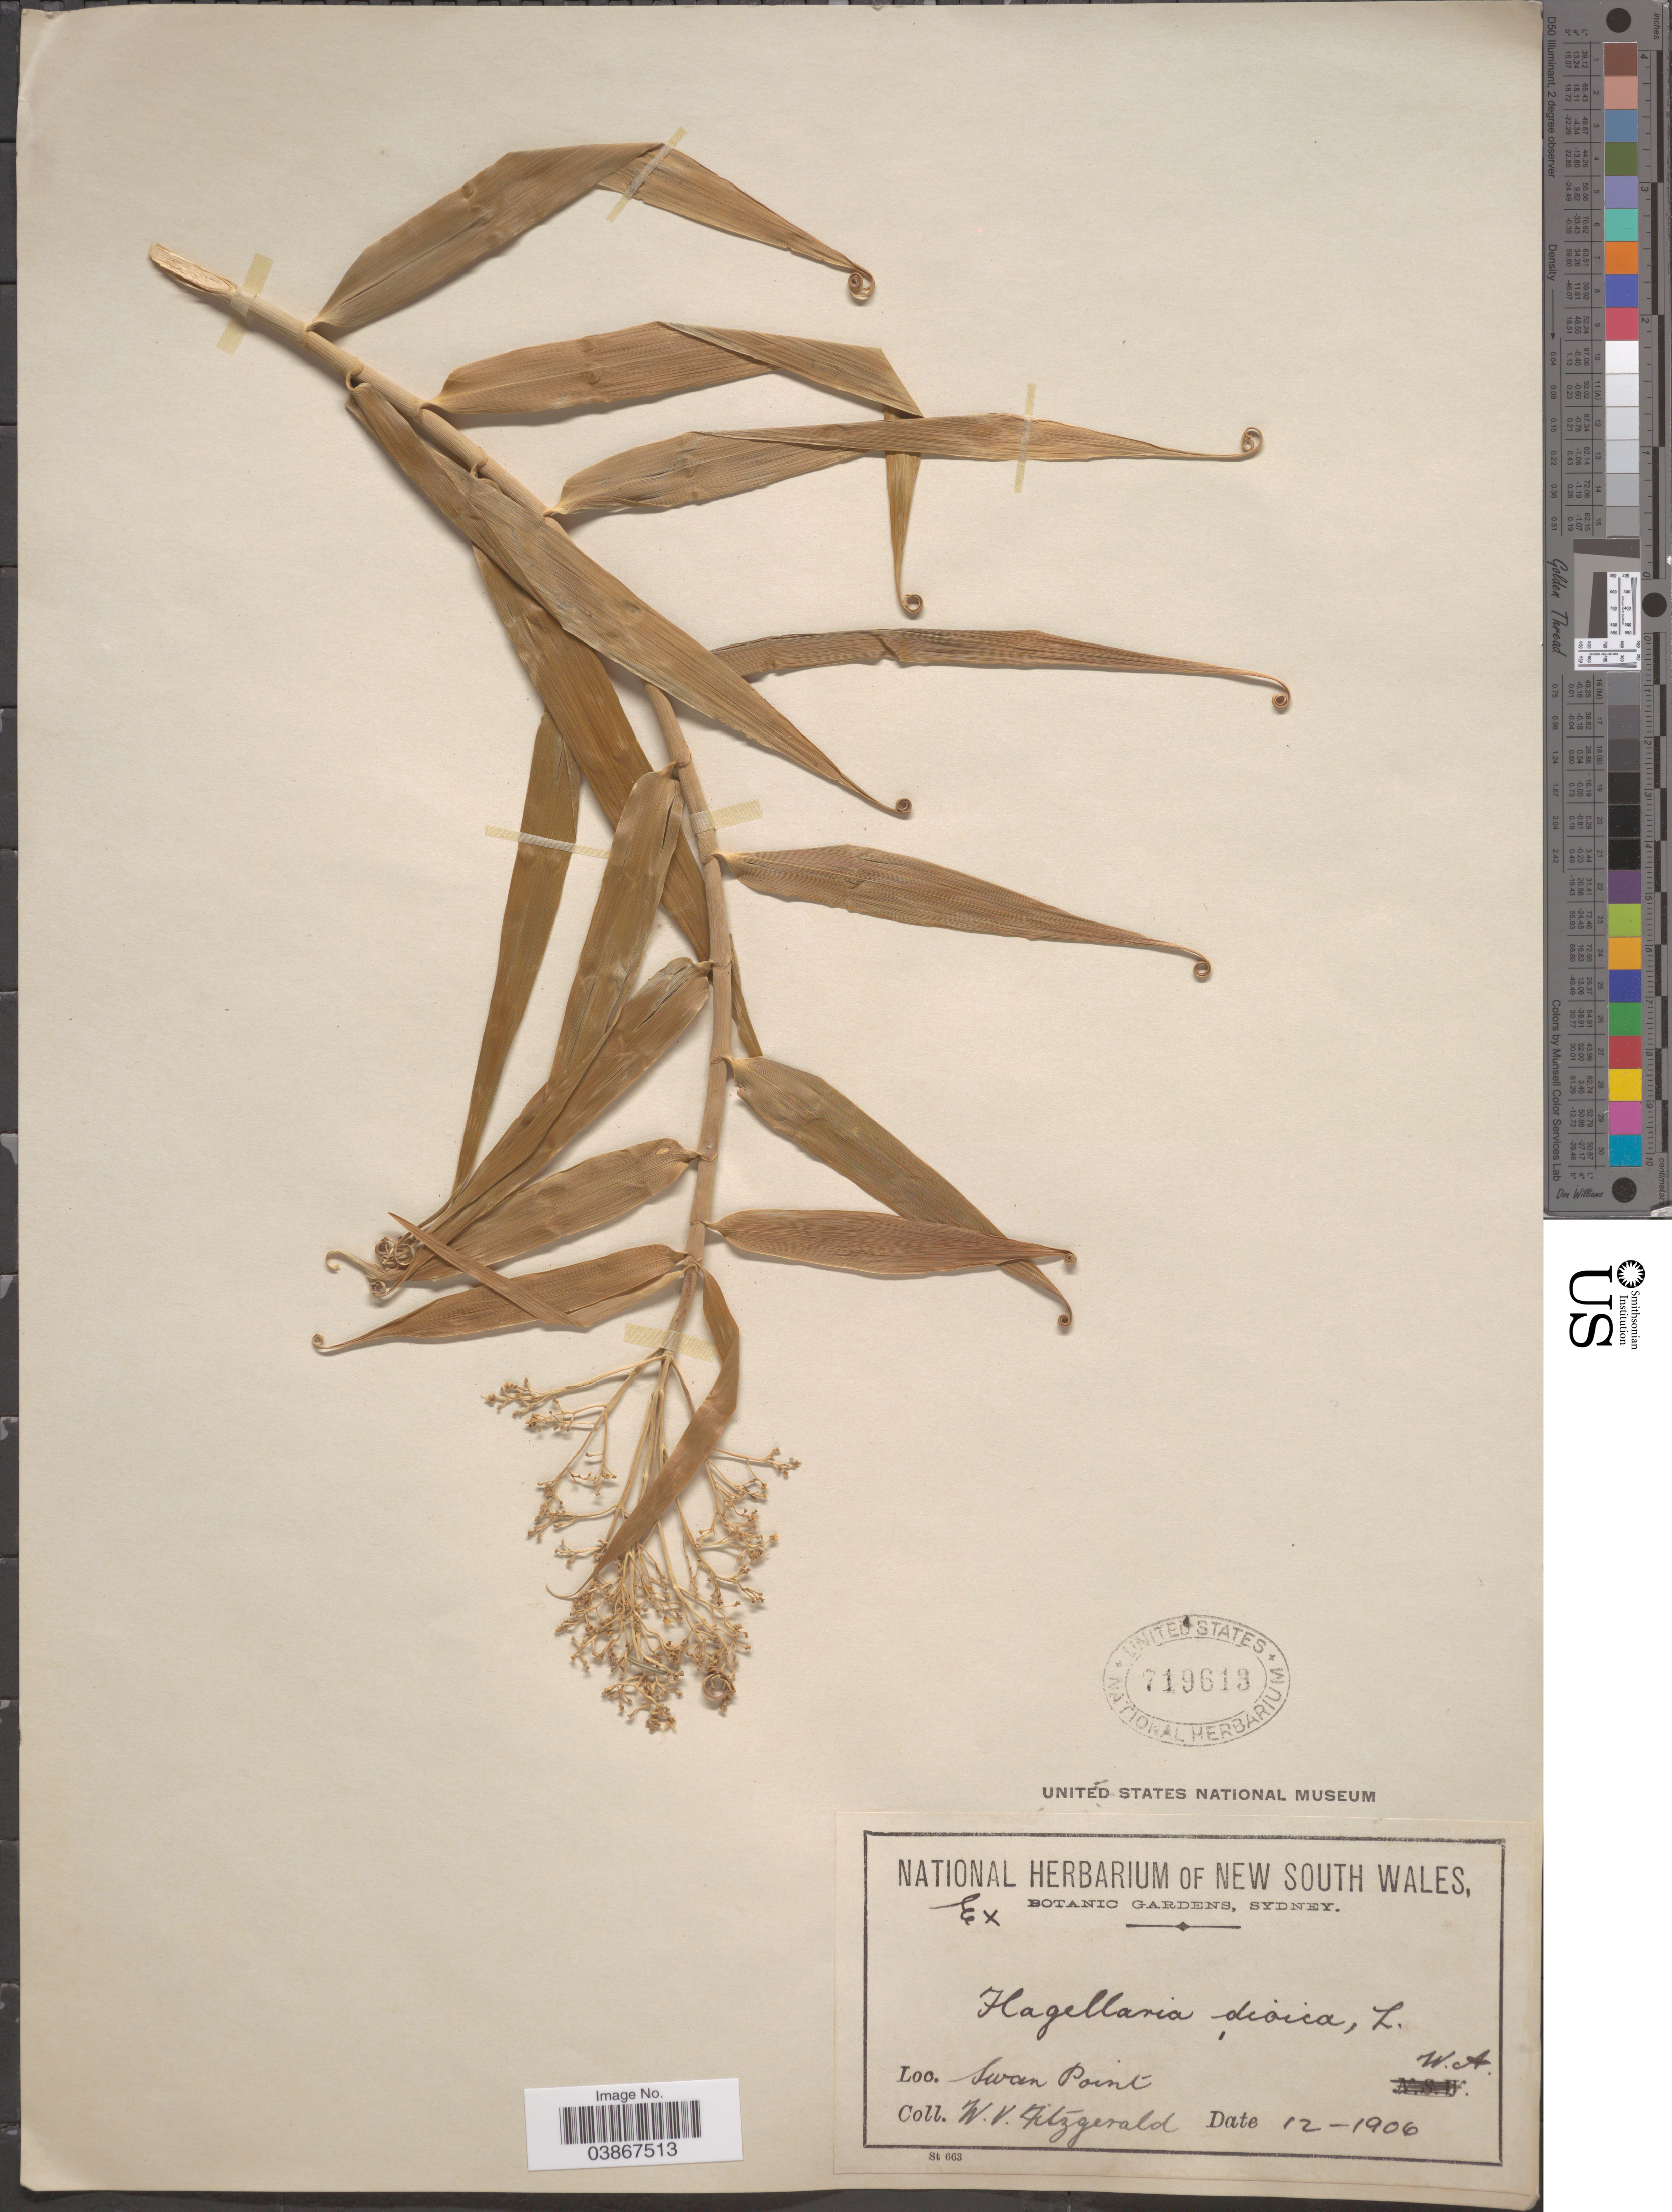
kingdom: Plantae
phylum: Tracheophyta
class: Liliopsida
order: Poales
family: Flagellariaceae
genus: Flagellaria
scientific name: Flagellaria dioica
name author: R. Br.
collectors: W. Fitzgerald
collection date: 1906-12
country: Australia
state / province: New South Wales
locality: Swan Point. W.A.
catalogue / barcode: US 719613